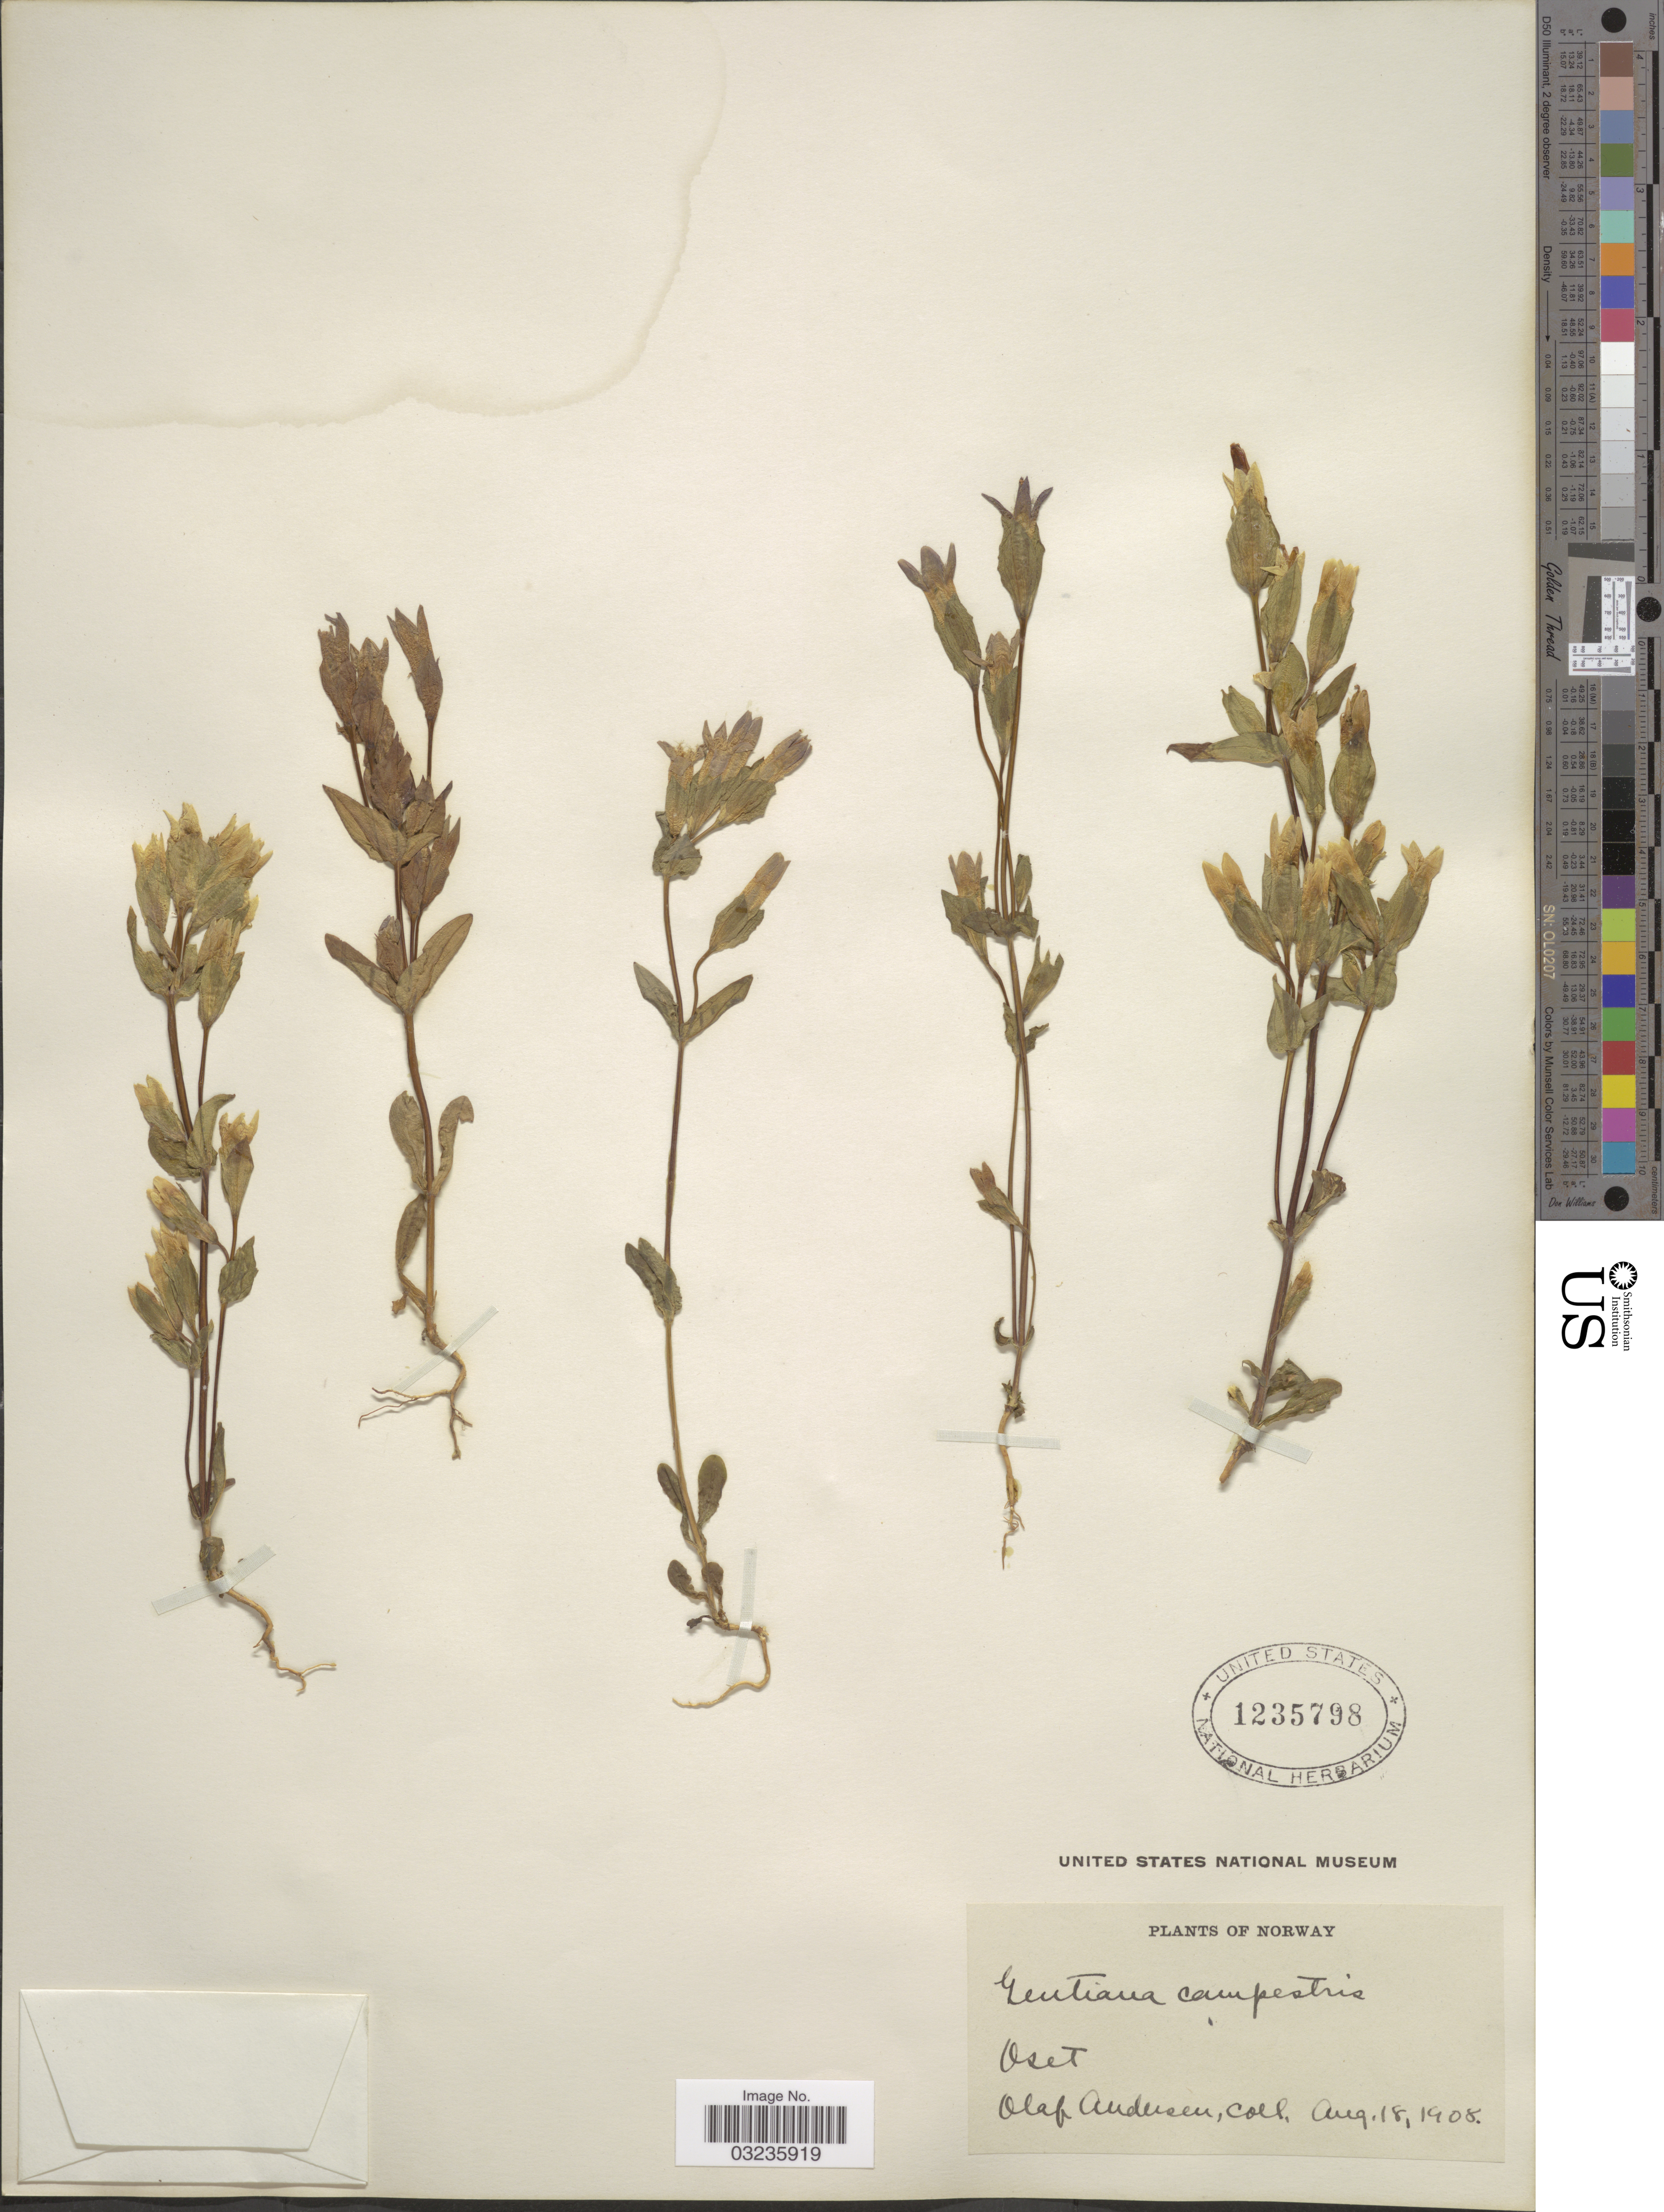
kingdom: Plantae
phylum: Tracheophyta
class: Magnoliopsida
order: Gentianales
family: Gentianaceae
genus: Gentiana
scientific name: Gentiana campestris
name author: L.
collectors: O. Anderson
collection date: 1908-08-18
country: Norway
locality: Oset.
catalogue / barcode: US 1235798